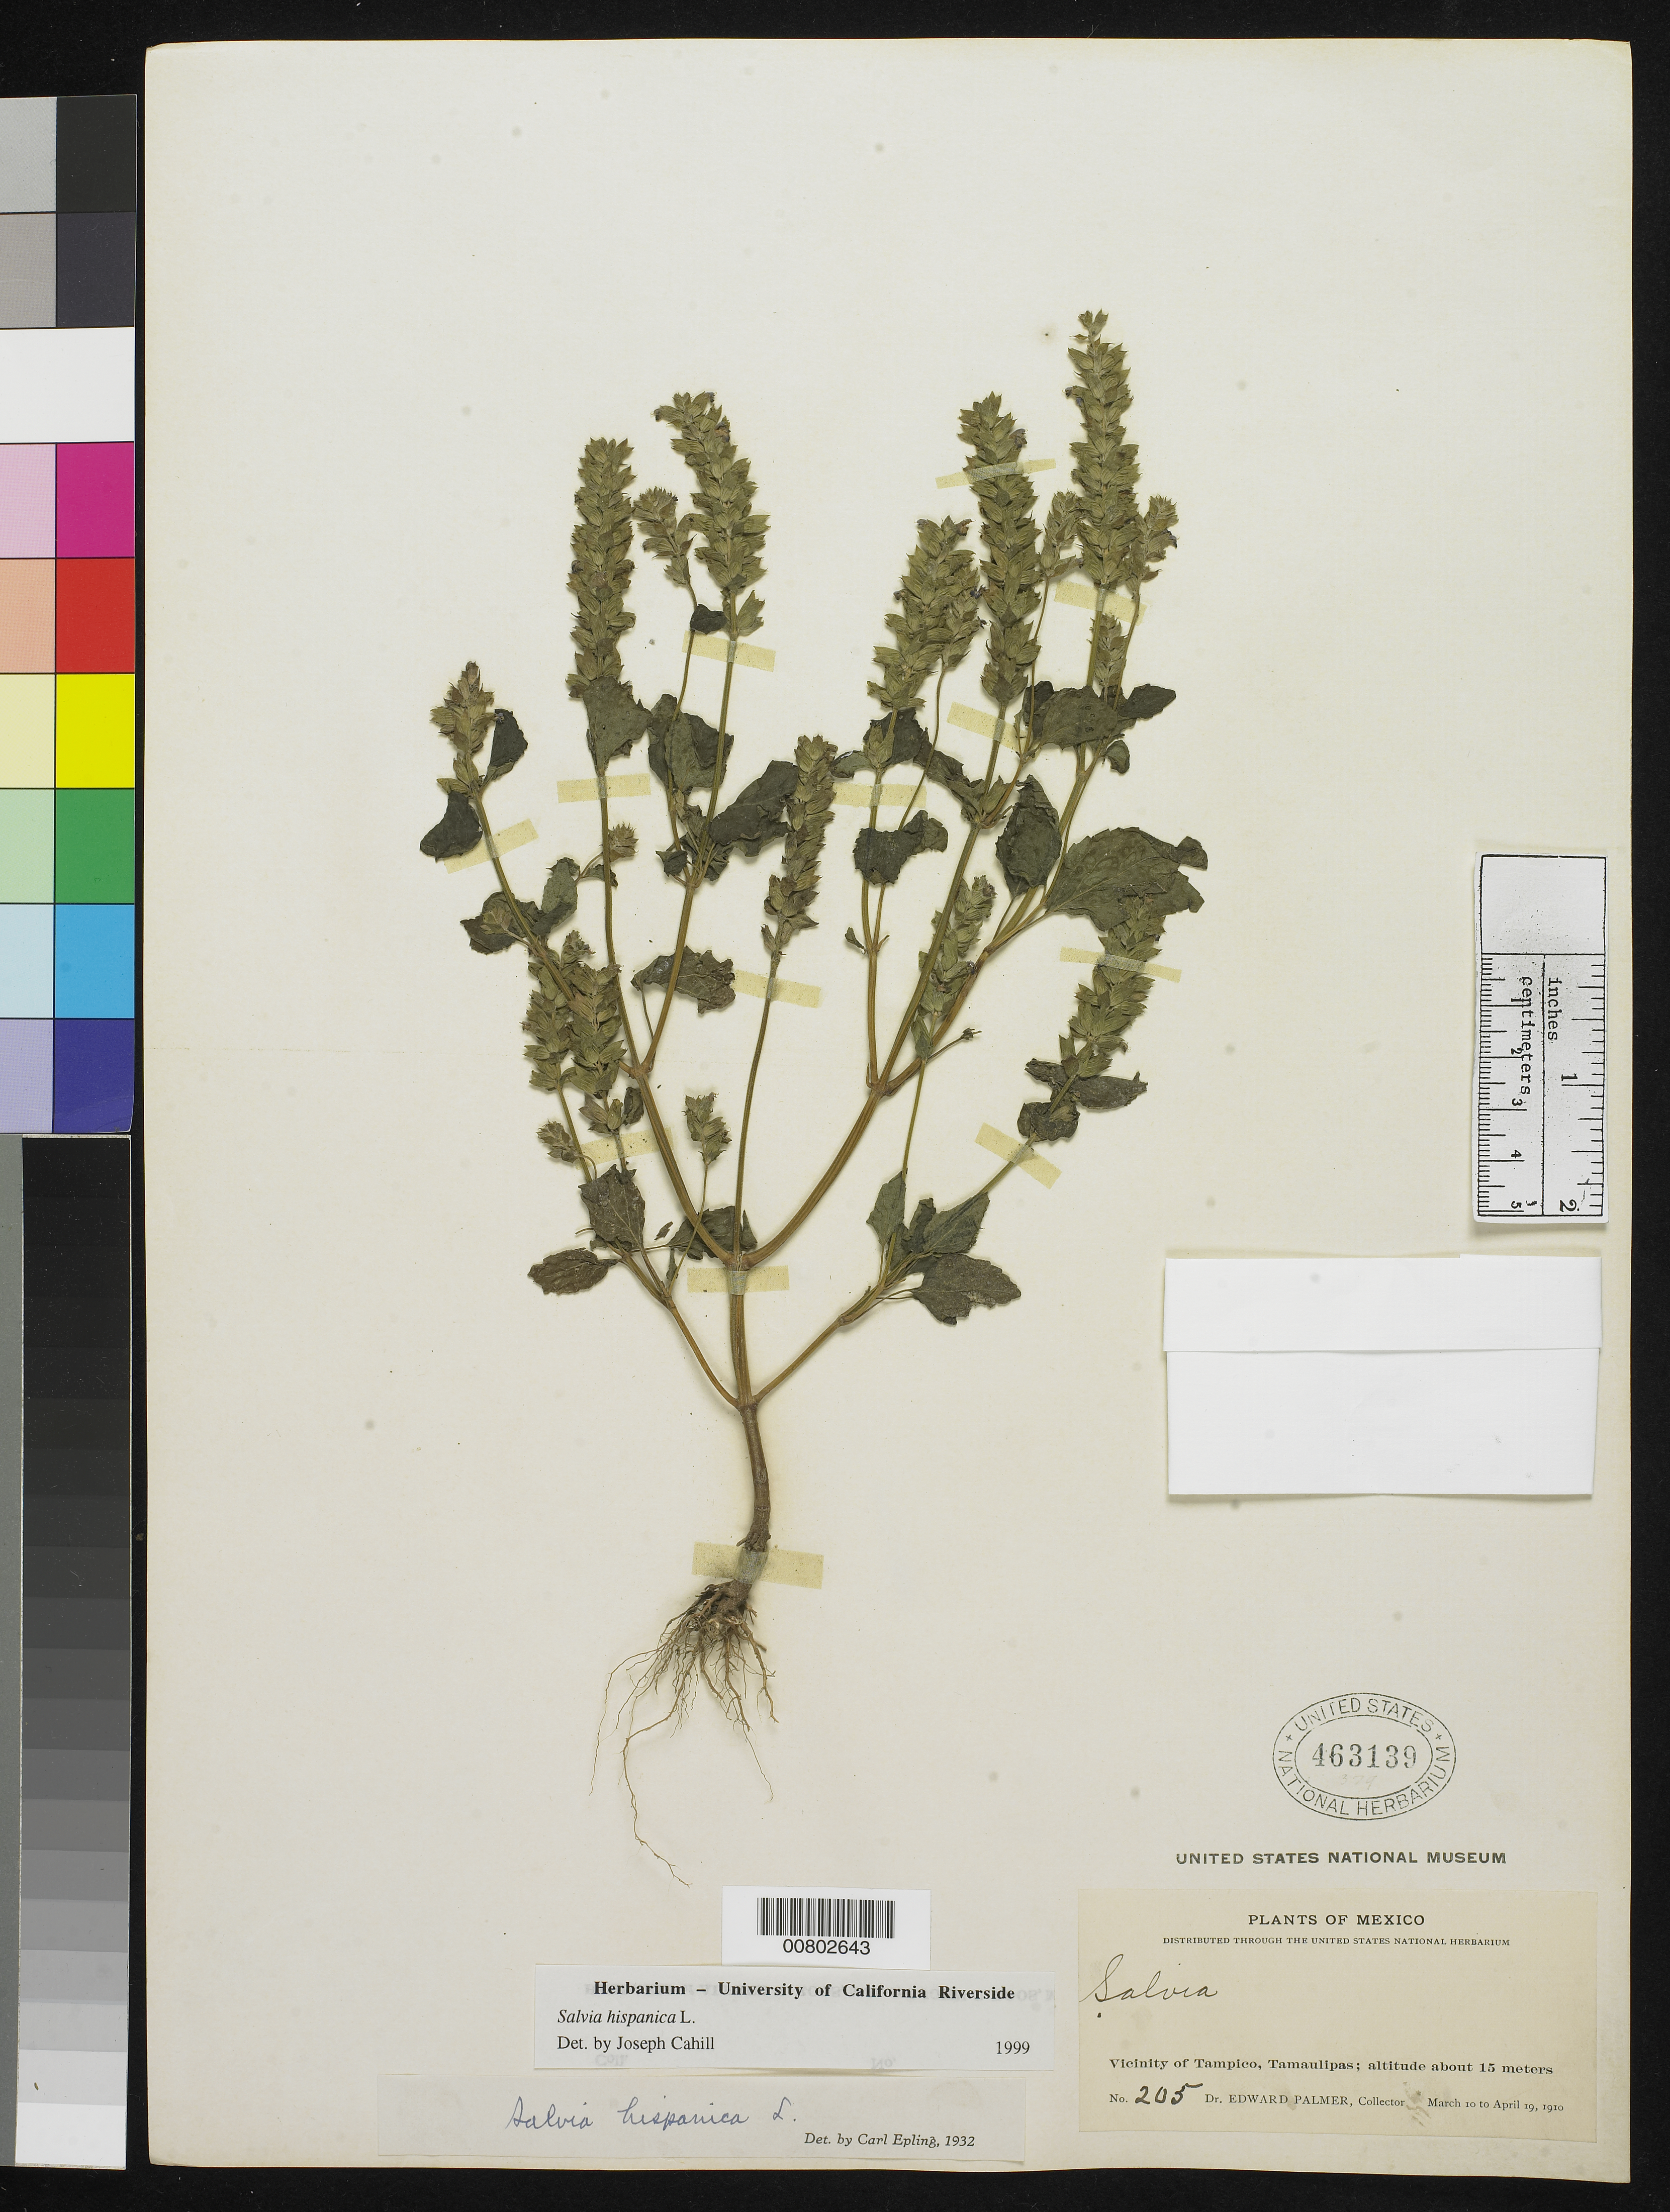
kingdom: Plantae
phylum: Tracheophyta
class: Magnoliopsida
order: Lamiales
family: Lamiaceae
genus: Salvia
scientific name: Salvia hispanica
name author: L.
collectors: E. Palmer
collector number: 205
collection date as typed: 10 Mar 1910 to 19 Apr 1910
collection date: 1910-03-10/1910-04-19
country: Mexico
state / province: Tamaulipas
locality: Vicinity of Tampico, Tamaulipas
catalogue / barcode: US 463139